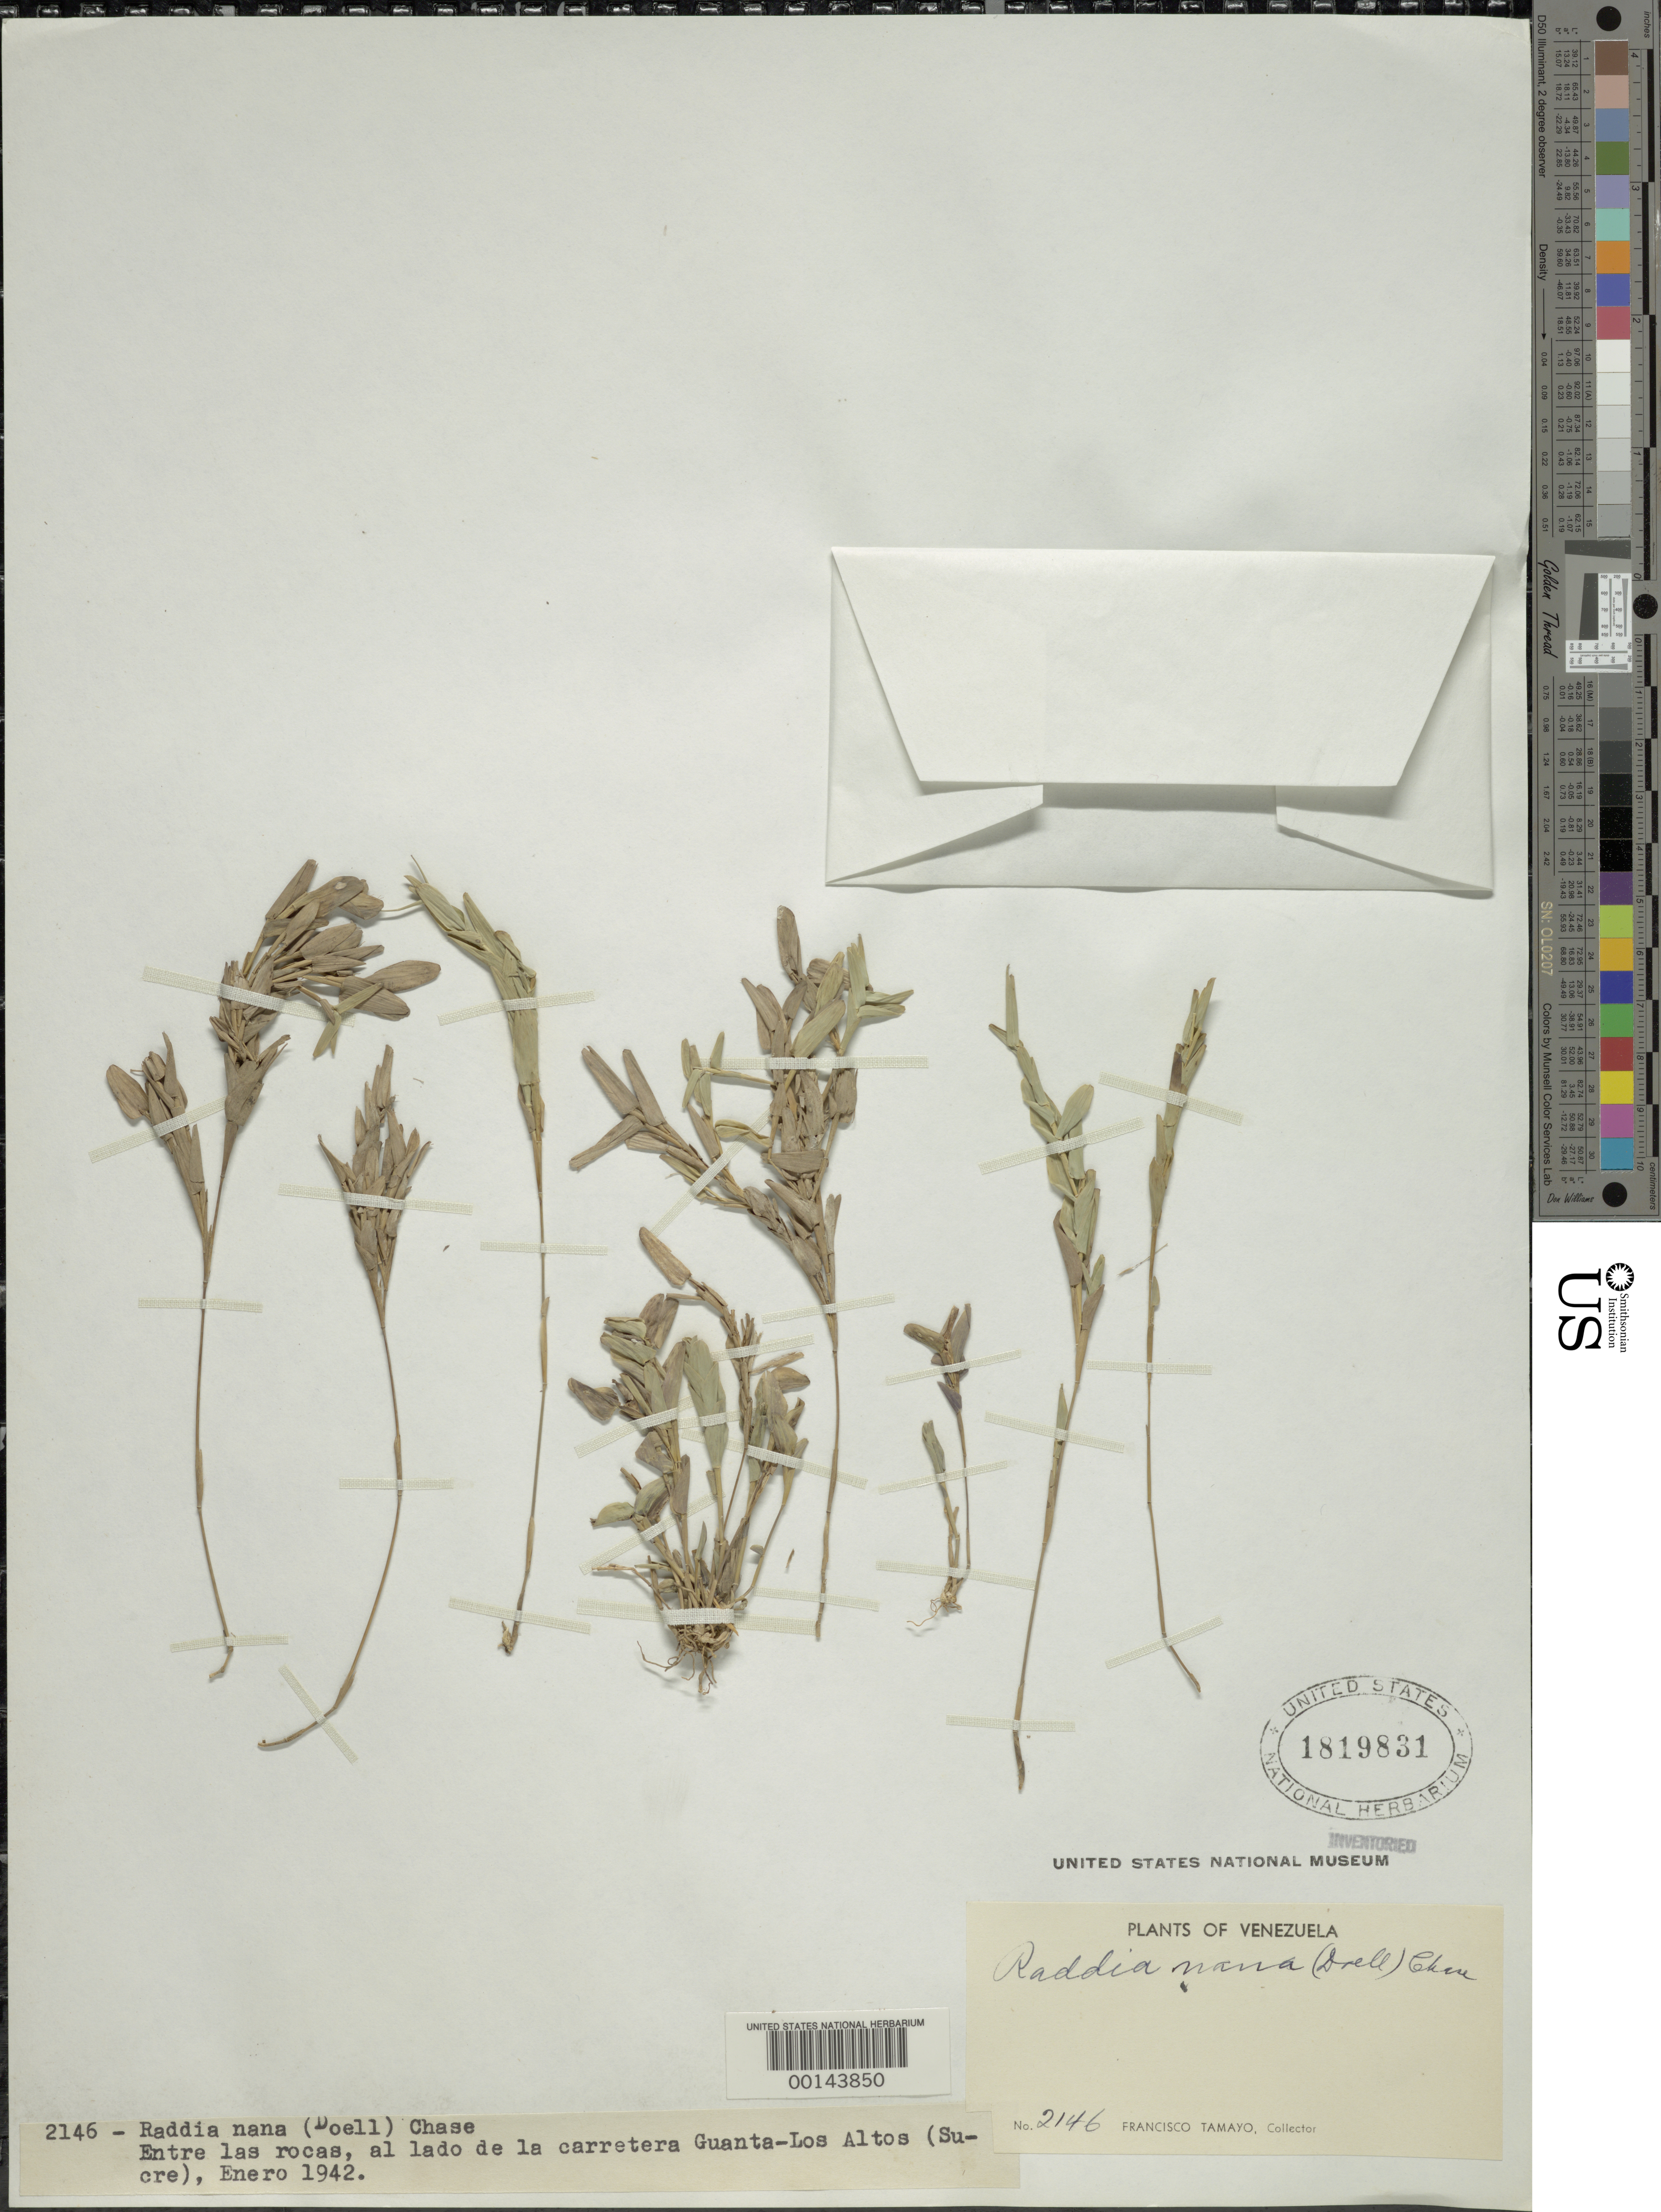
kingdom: Plantae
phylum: Tracheophyta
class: Liliopsida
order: Poales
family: Poaceae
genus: Raddiella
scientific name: Raddiella esenbeckii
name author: (Steud.) C. E. Calderón & Soderstr.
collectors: F. Tamayo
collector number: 2146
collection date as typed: Jan 1942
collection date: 1942-01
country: Venezuela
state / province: Sucre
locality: Guanta-Los Altas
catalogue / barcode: US 1819831